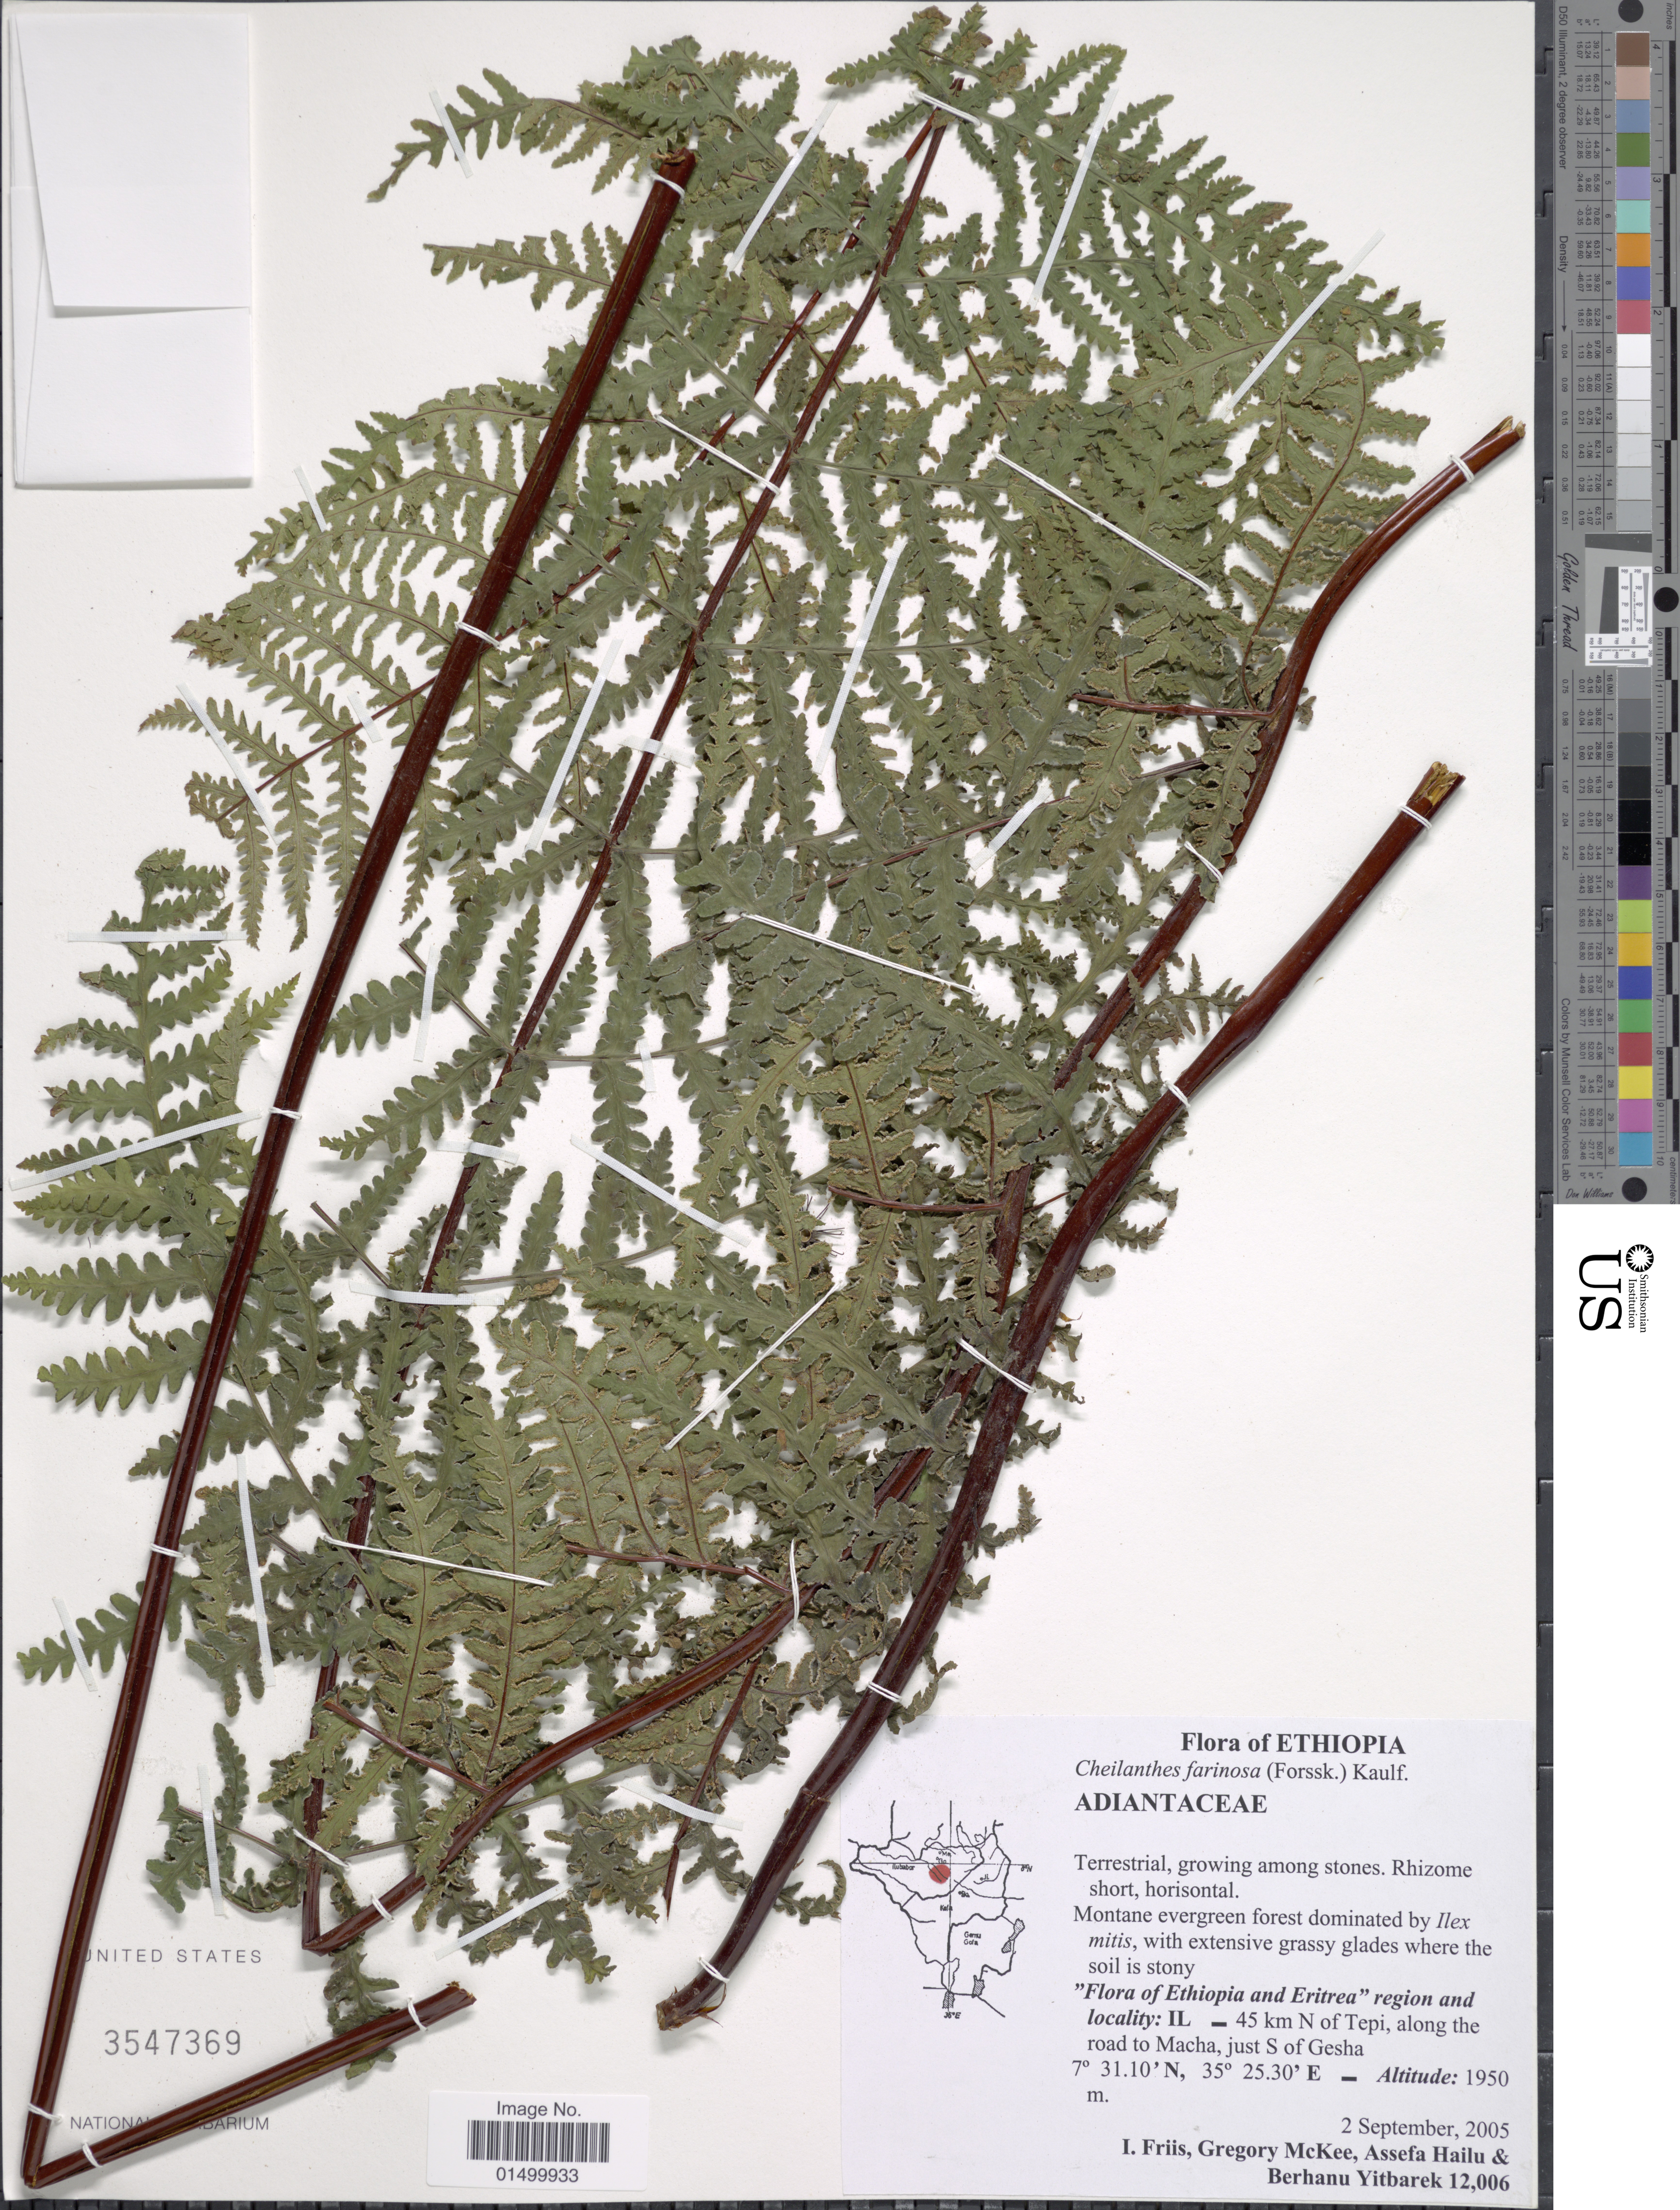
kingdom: Plantae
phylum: Tracheophyta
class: Polypodiopsida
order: Polypodiales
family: Pteridaceae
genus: Cheilanthes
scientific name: Cheilanthes farinosa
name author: (Forssk.) Kaulf.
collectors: I. Friis, G. S. McKee, A. Hailu & B. Yitbarek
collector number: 12006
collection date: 2005-09-02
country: Ethiopia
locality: Ethiopia and Eritrea, IL- 45 km N of Tepi, along the road to Macha, just S of Gesha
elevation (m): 1950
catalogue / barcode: US 3547369